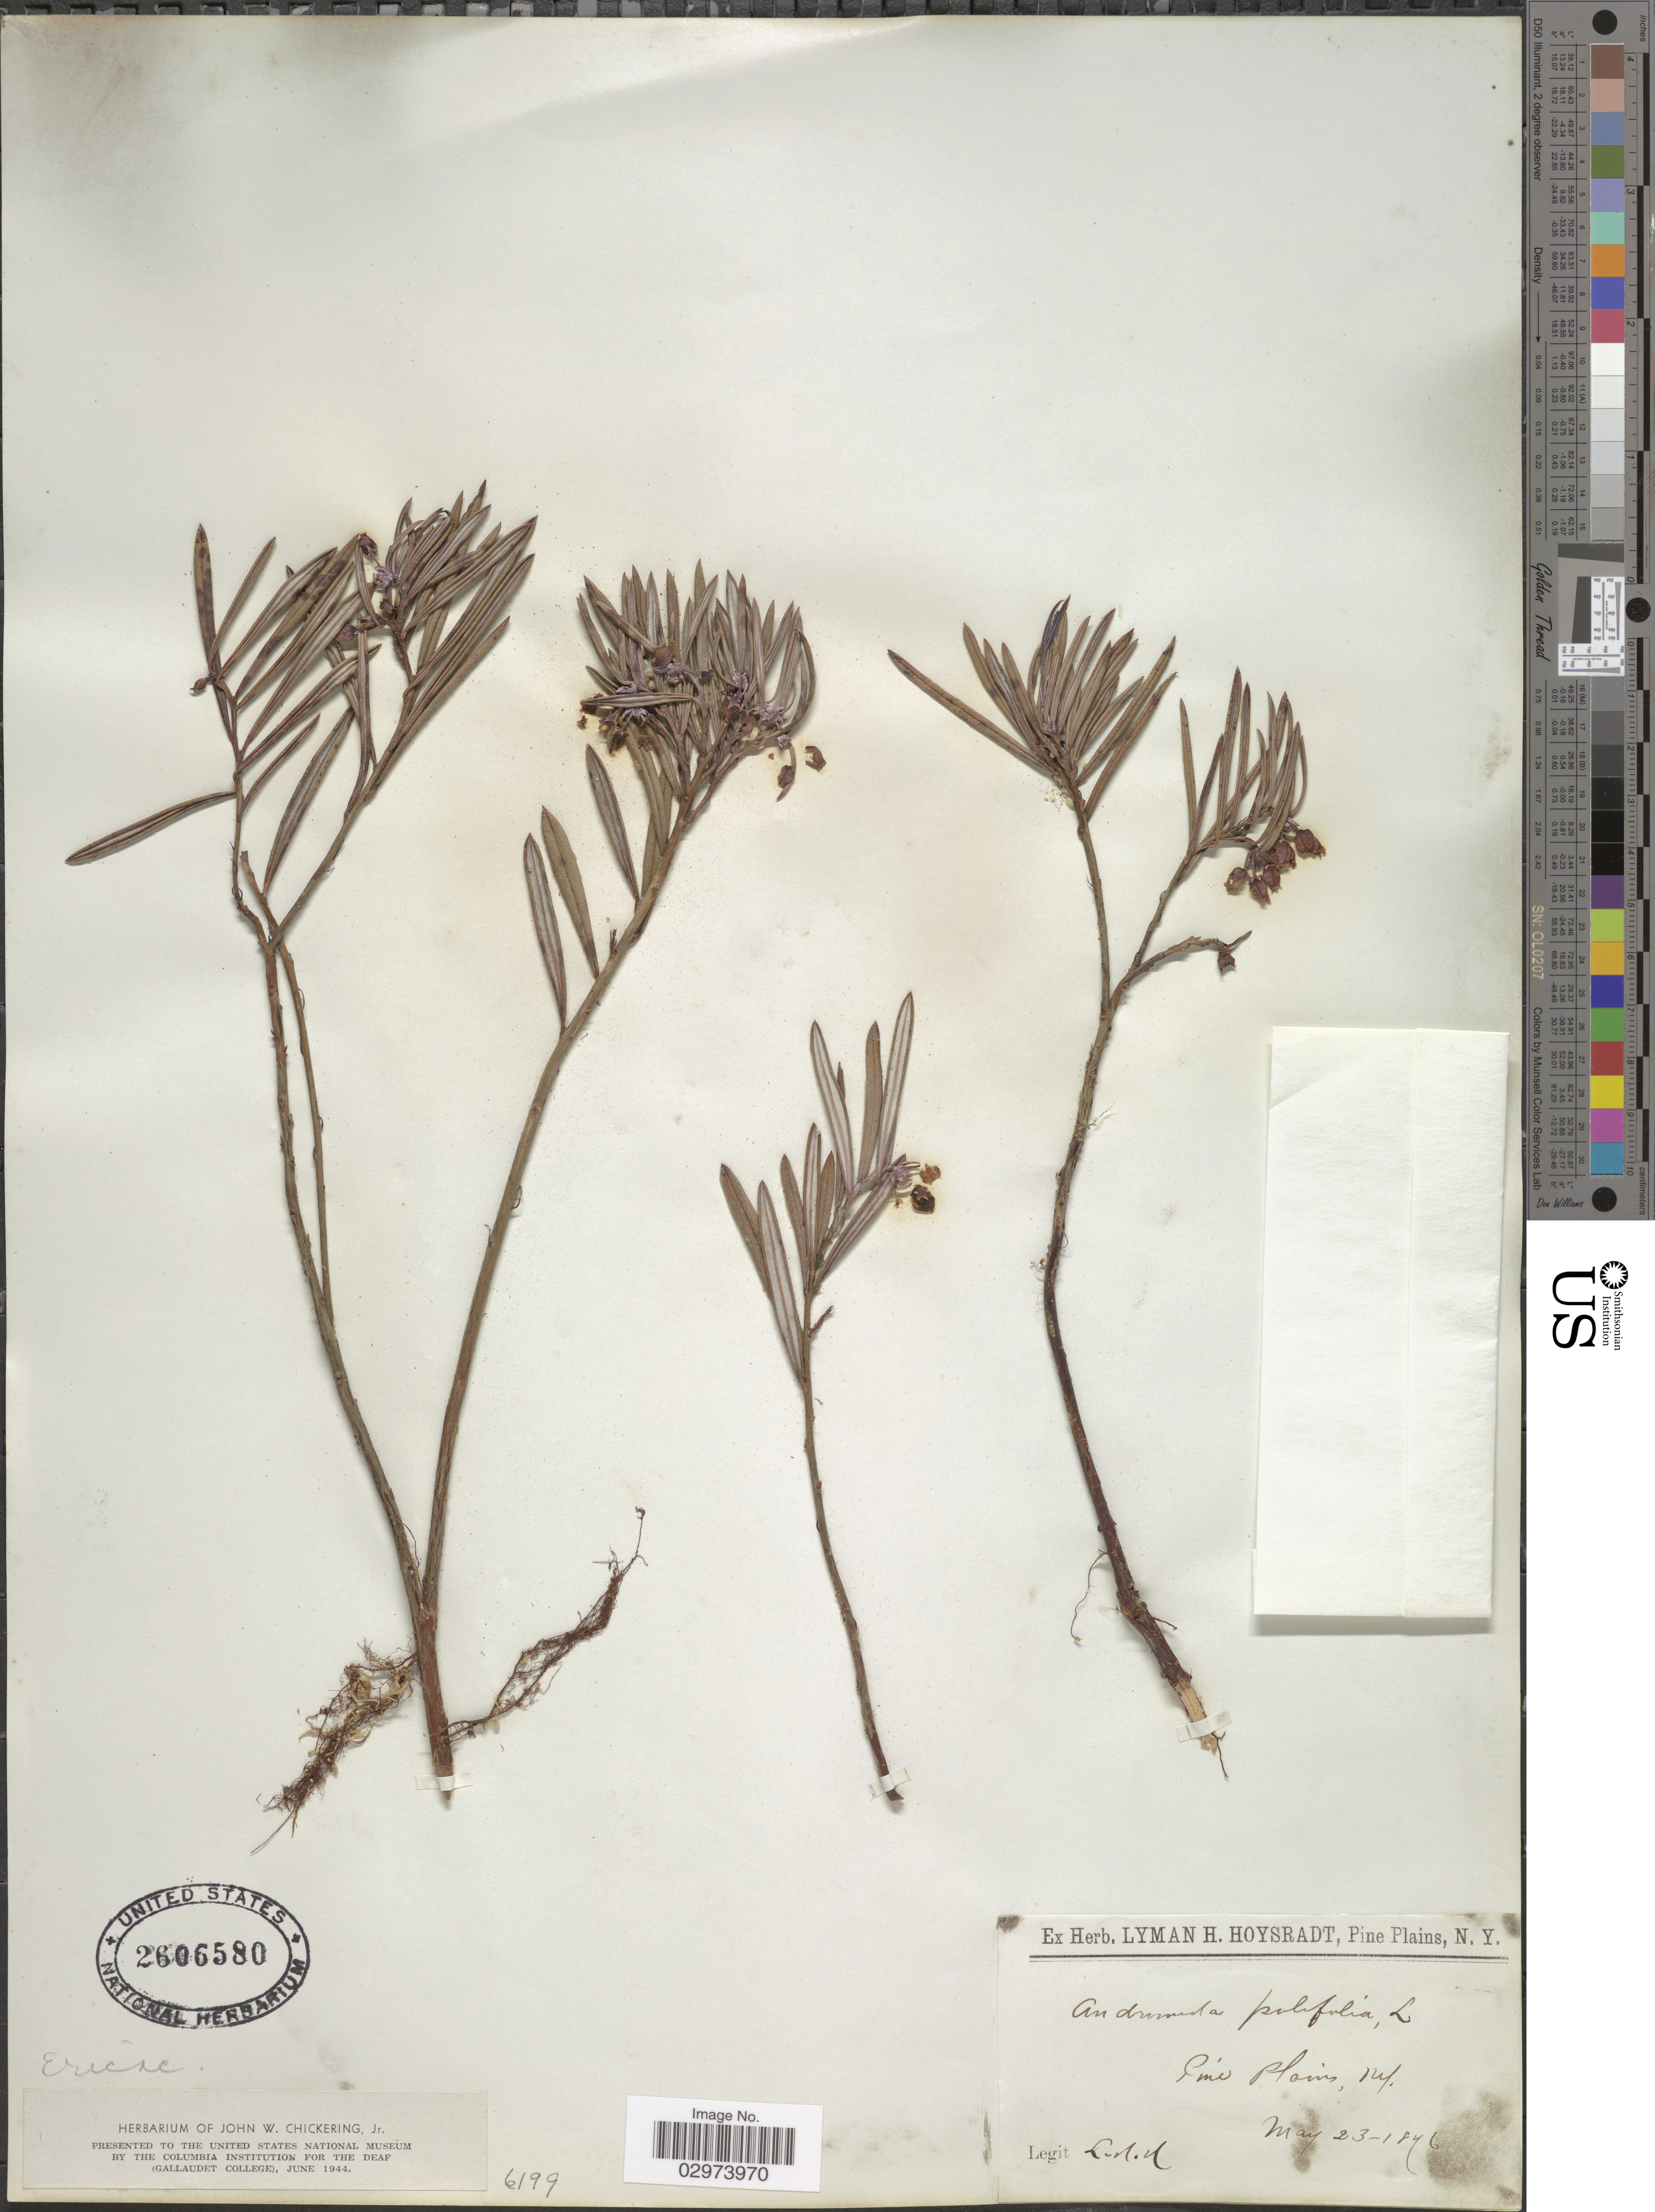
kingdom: Plantae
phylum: Tracheophyta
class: Magnoliopsida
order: Ericales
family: Ericaceae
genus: Andromeda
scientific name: Andromeda polifolia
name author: L.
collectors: Ex herb. John W. Chickering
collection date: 1896-05-23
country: United States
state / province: New York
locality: Pine Plains, NY.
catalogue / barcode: US 2606580